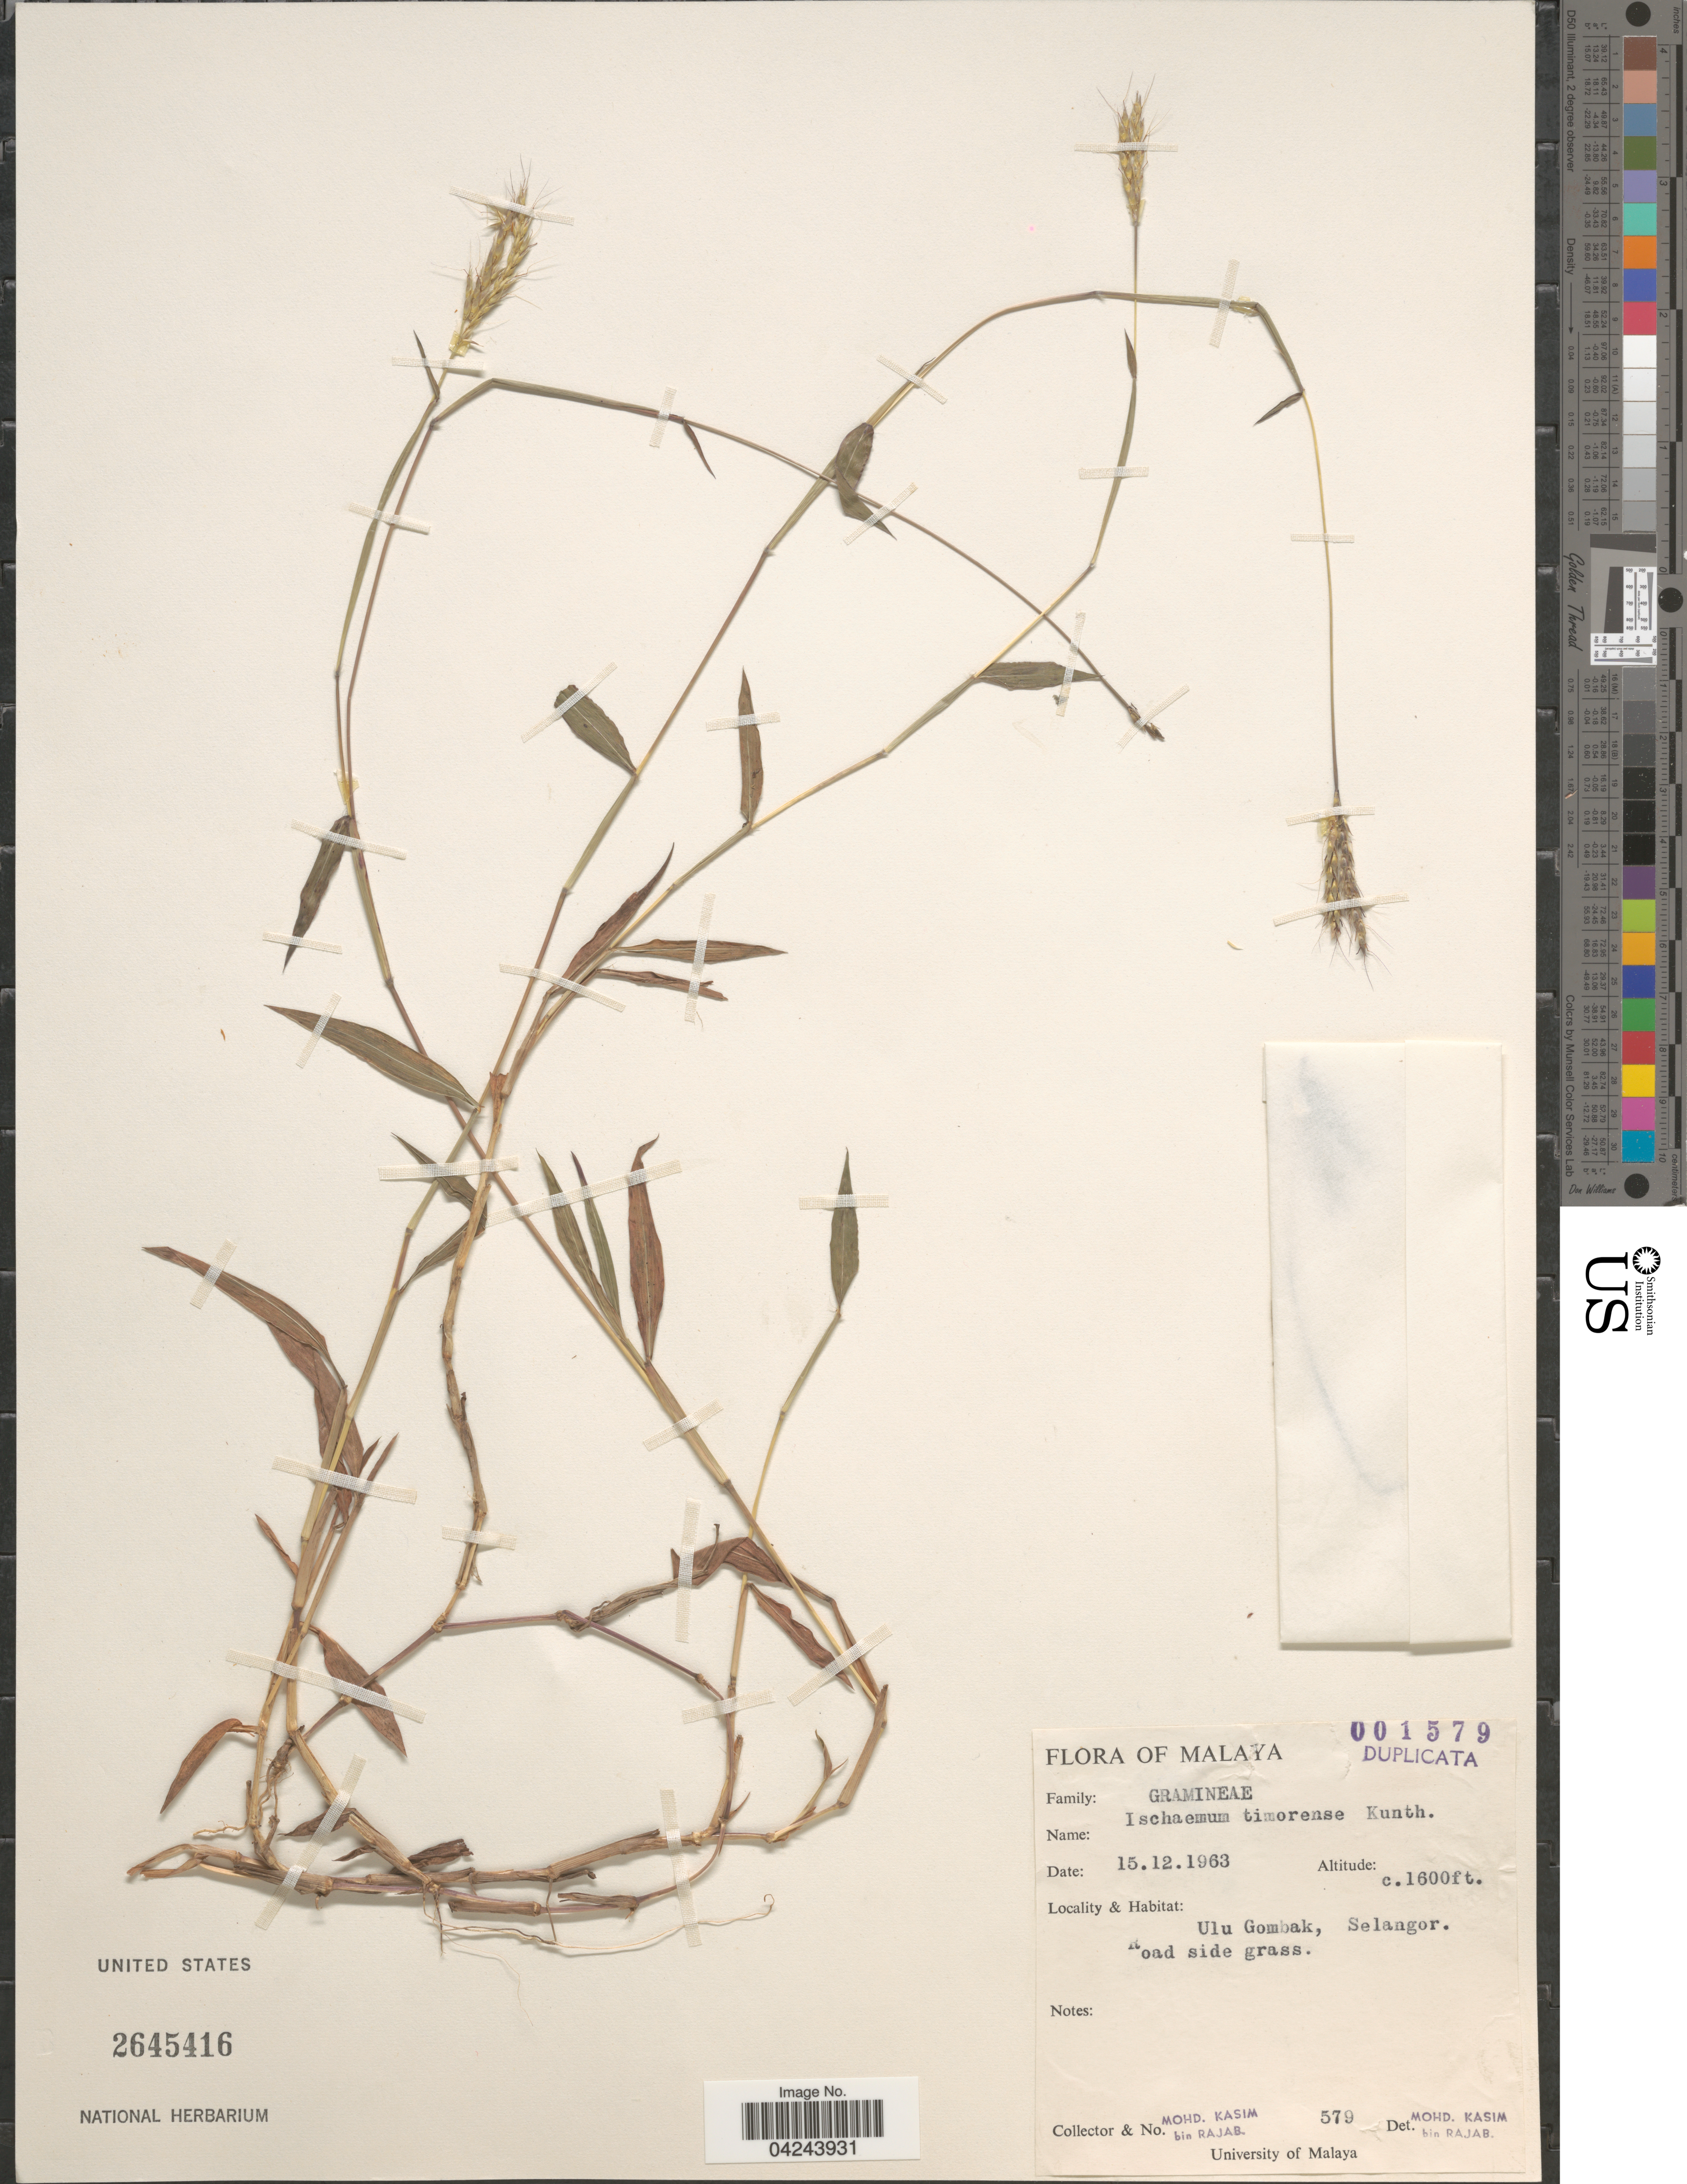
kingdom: Plantae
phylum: Tracheophyta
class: Liliopsida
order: Poales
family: Poaceae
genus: Ischaemum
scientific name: Ischaemum timorense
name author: Kunth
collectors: Mohd. Kasim bin Rajab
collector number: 579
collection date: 1963-12-15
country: Malaysia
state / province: Selangor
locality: Malaya. Ulu Gombak, Selangor. Road side grass.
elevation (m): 488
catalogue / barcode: US 2645416